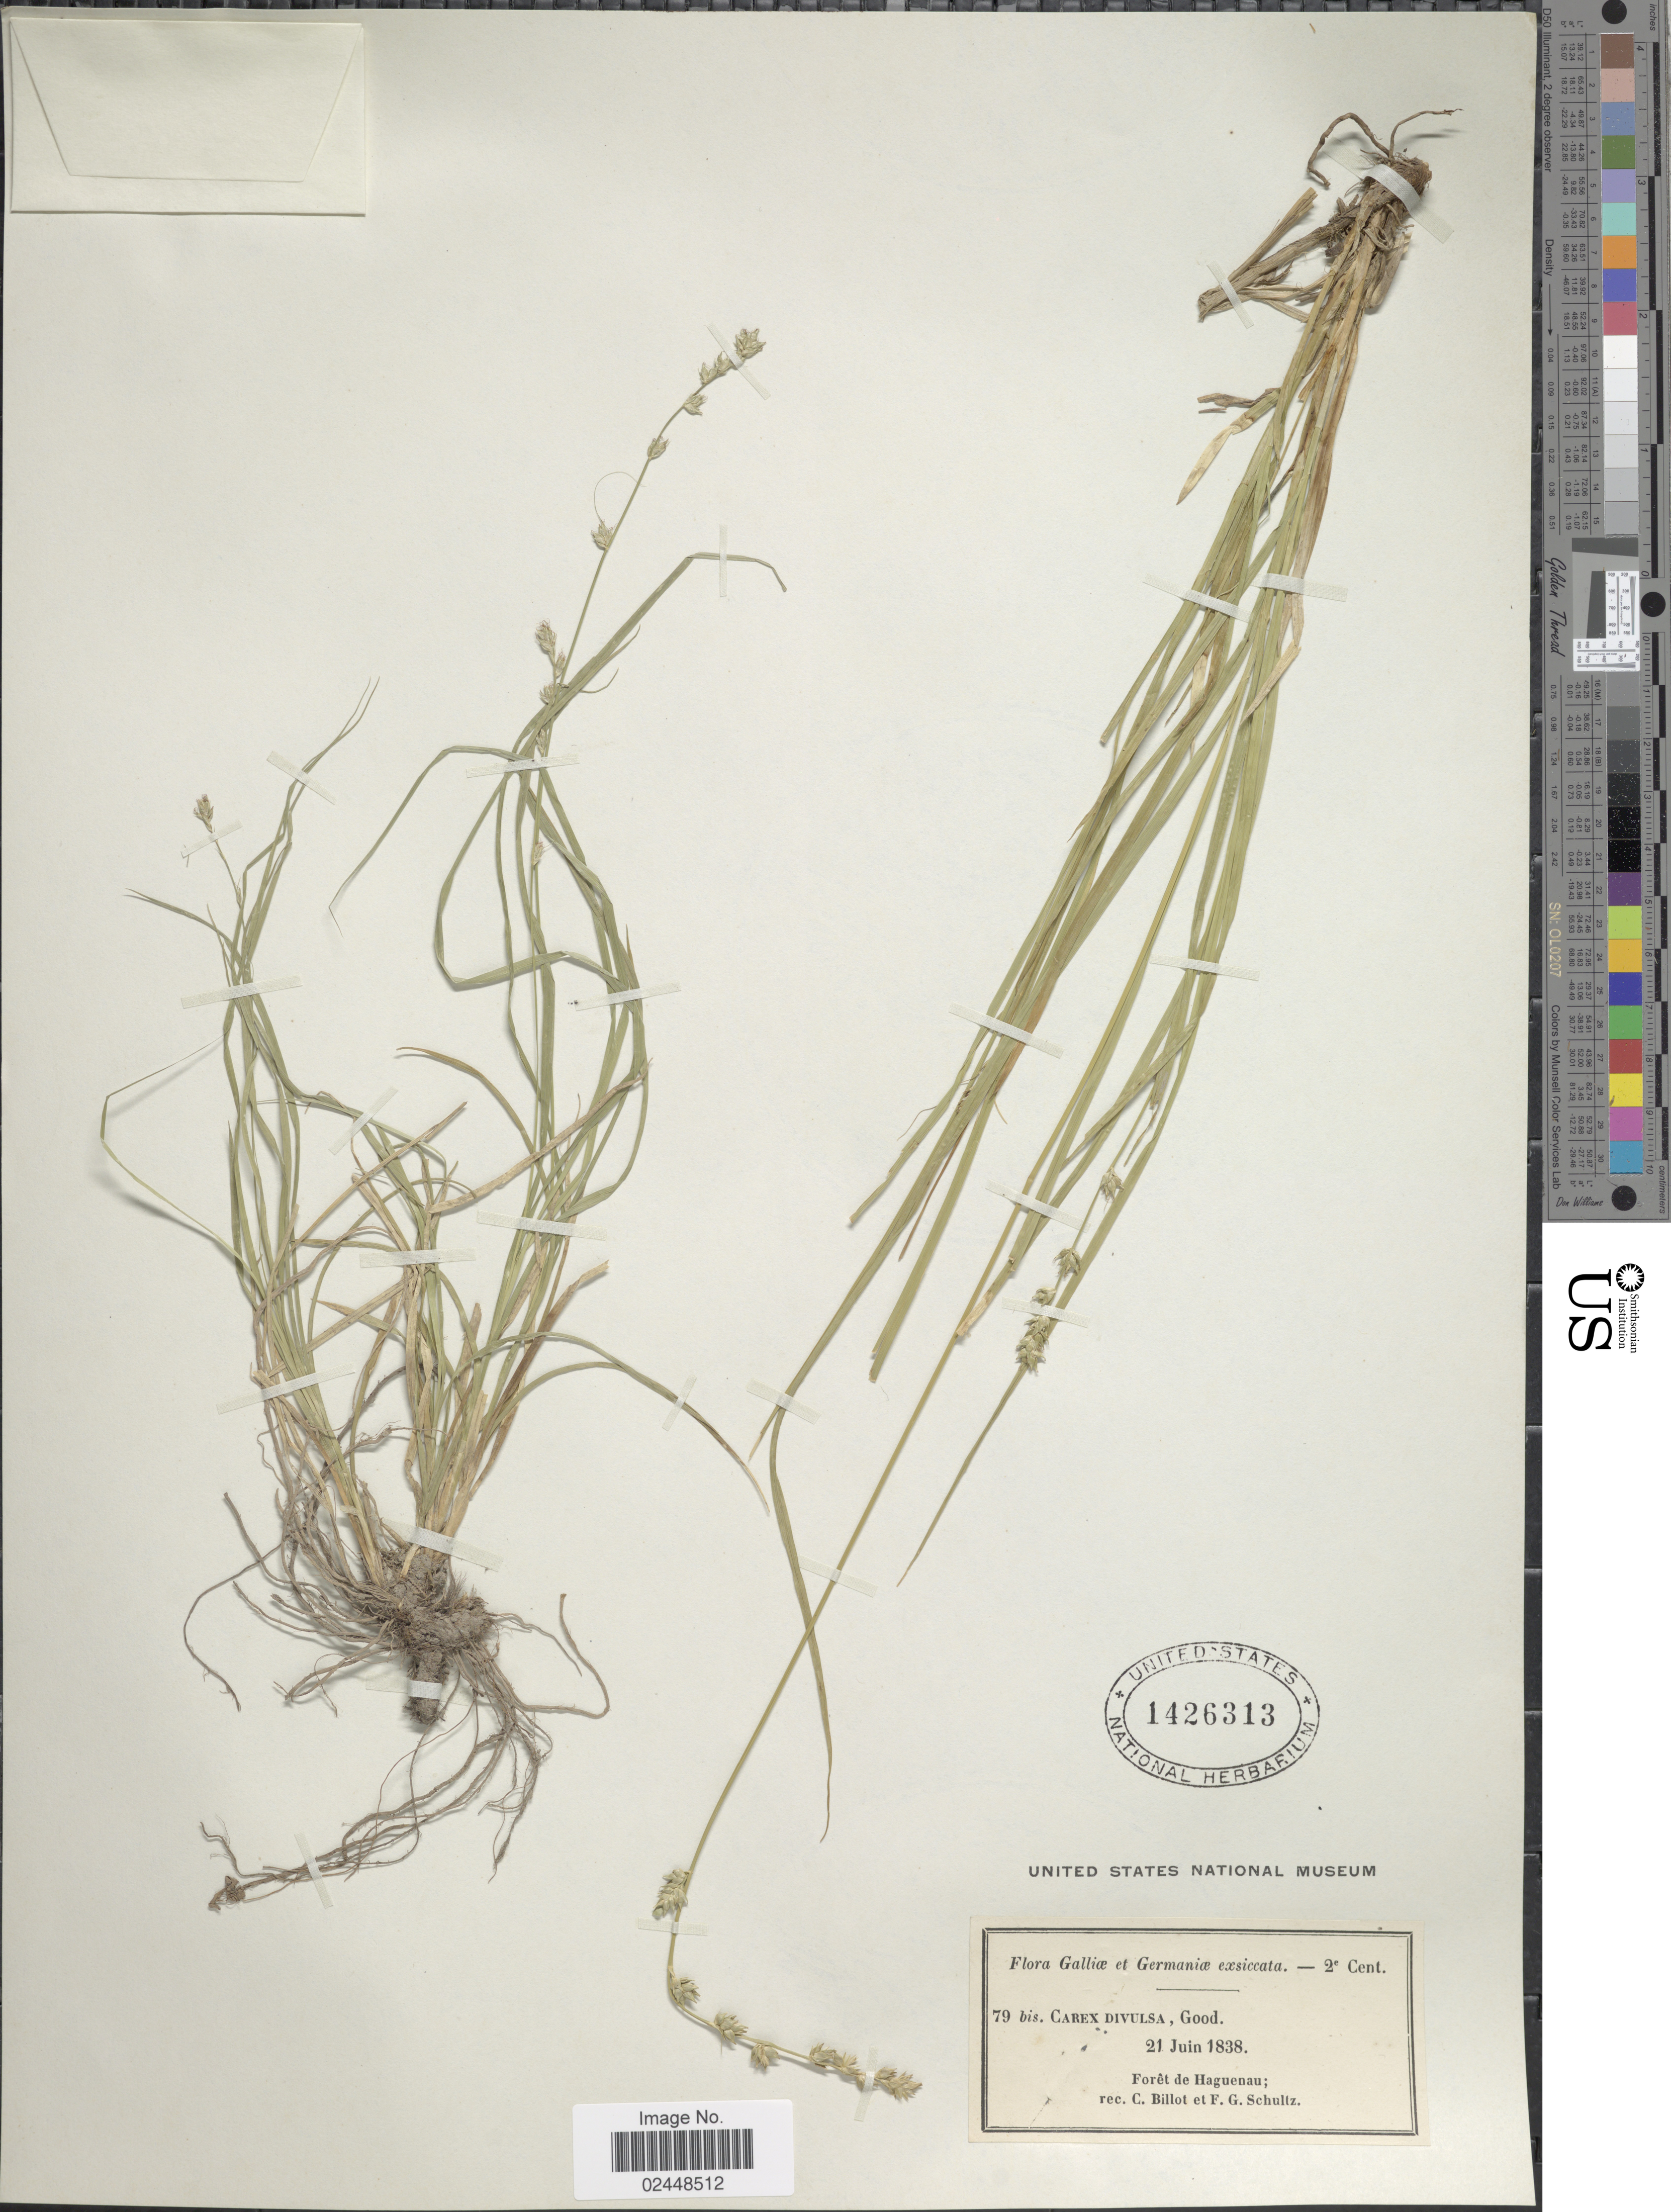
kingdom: Plantae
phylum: Tracheophyta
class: Liliopsida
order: Poales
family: Cyperaceae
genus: Carex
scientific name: Carex divulsa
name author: Stokes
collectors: C. Billot & F. Schultz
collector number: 79 bis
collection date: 1838-06-21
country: France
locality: Galliae et Germaniae. Foret de Haguenau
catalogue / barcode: US 1426313